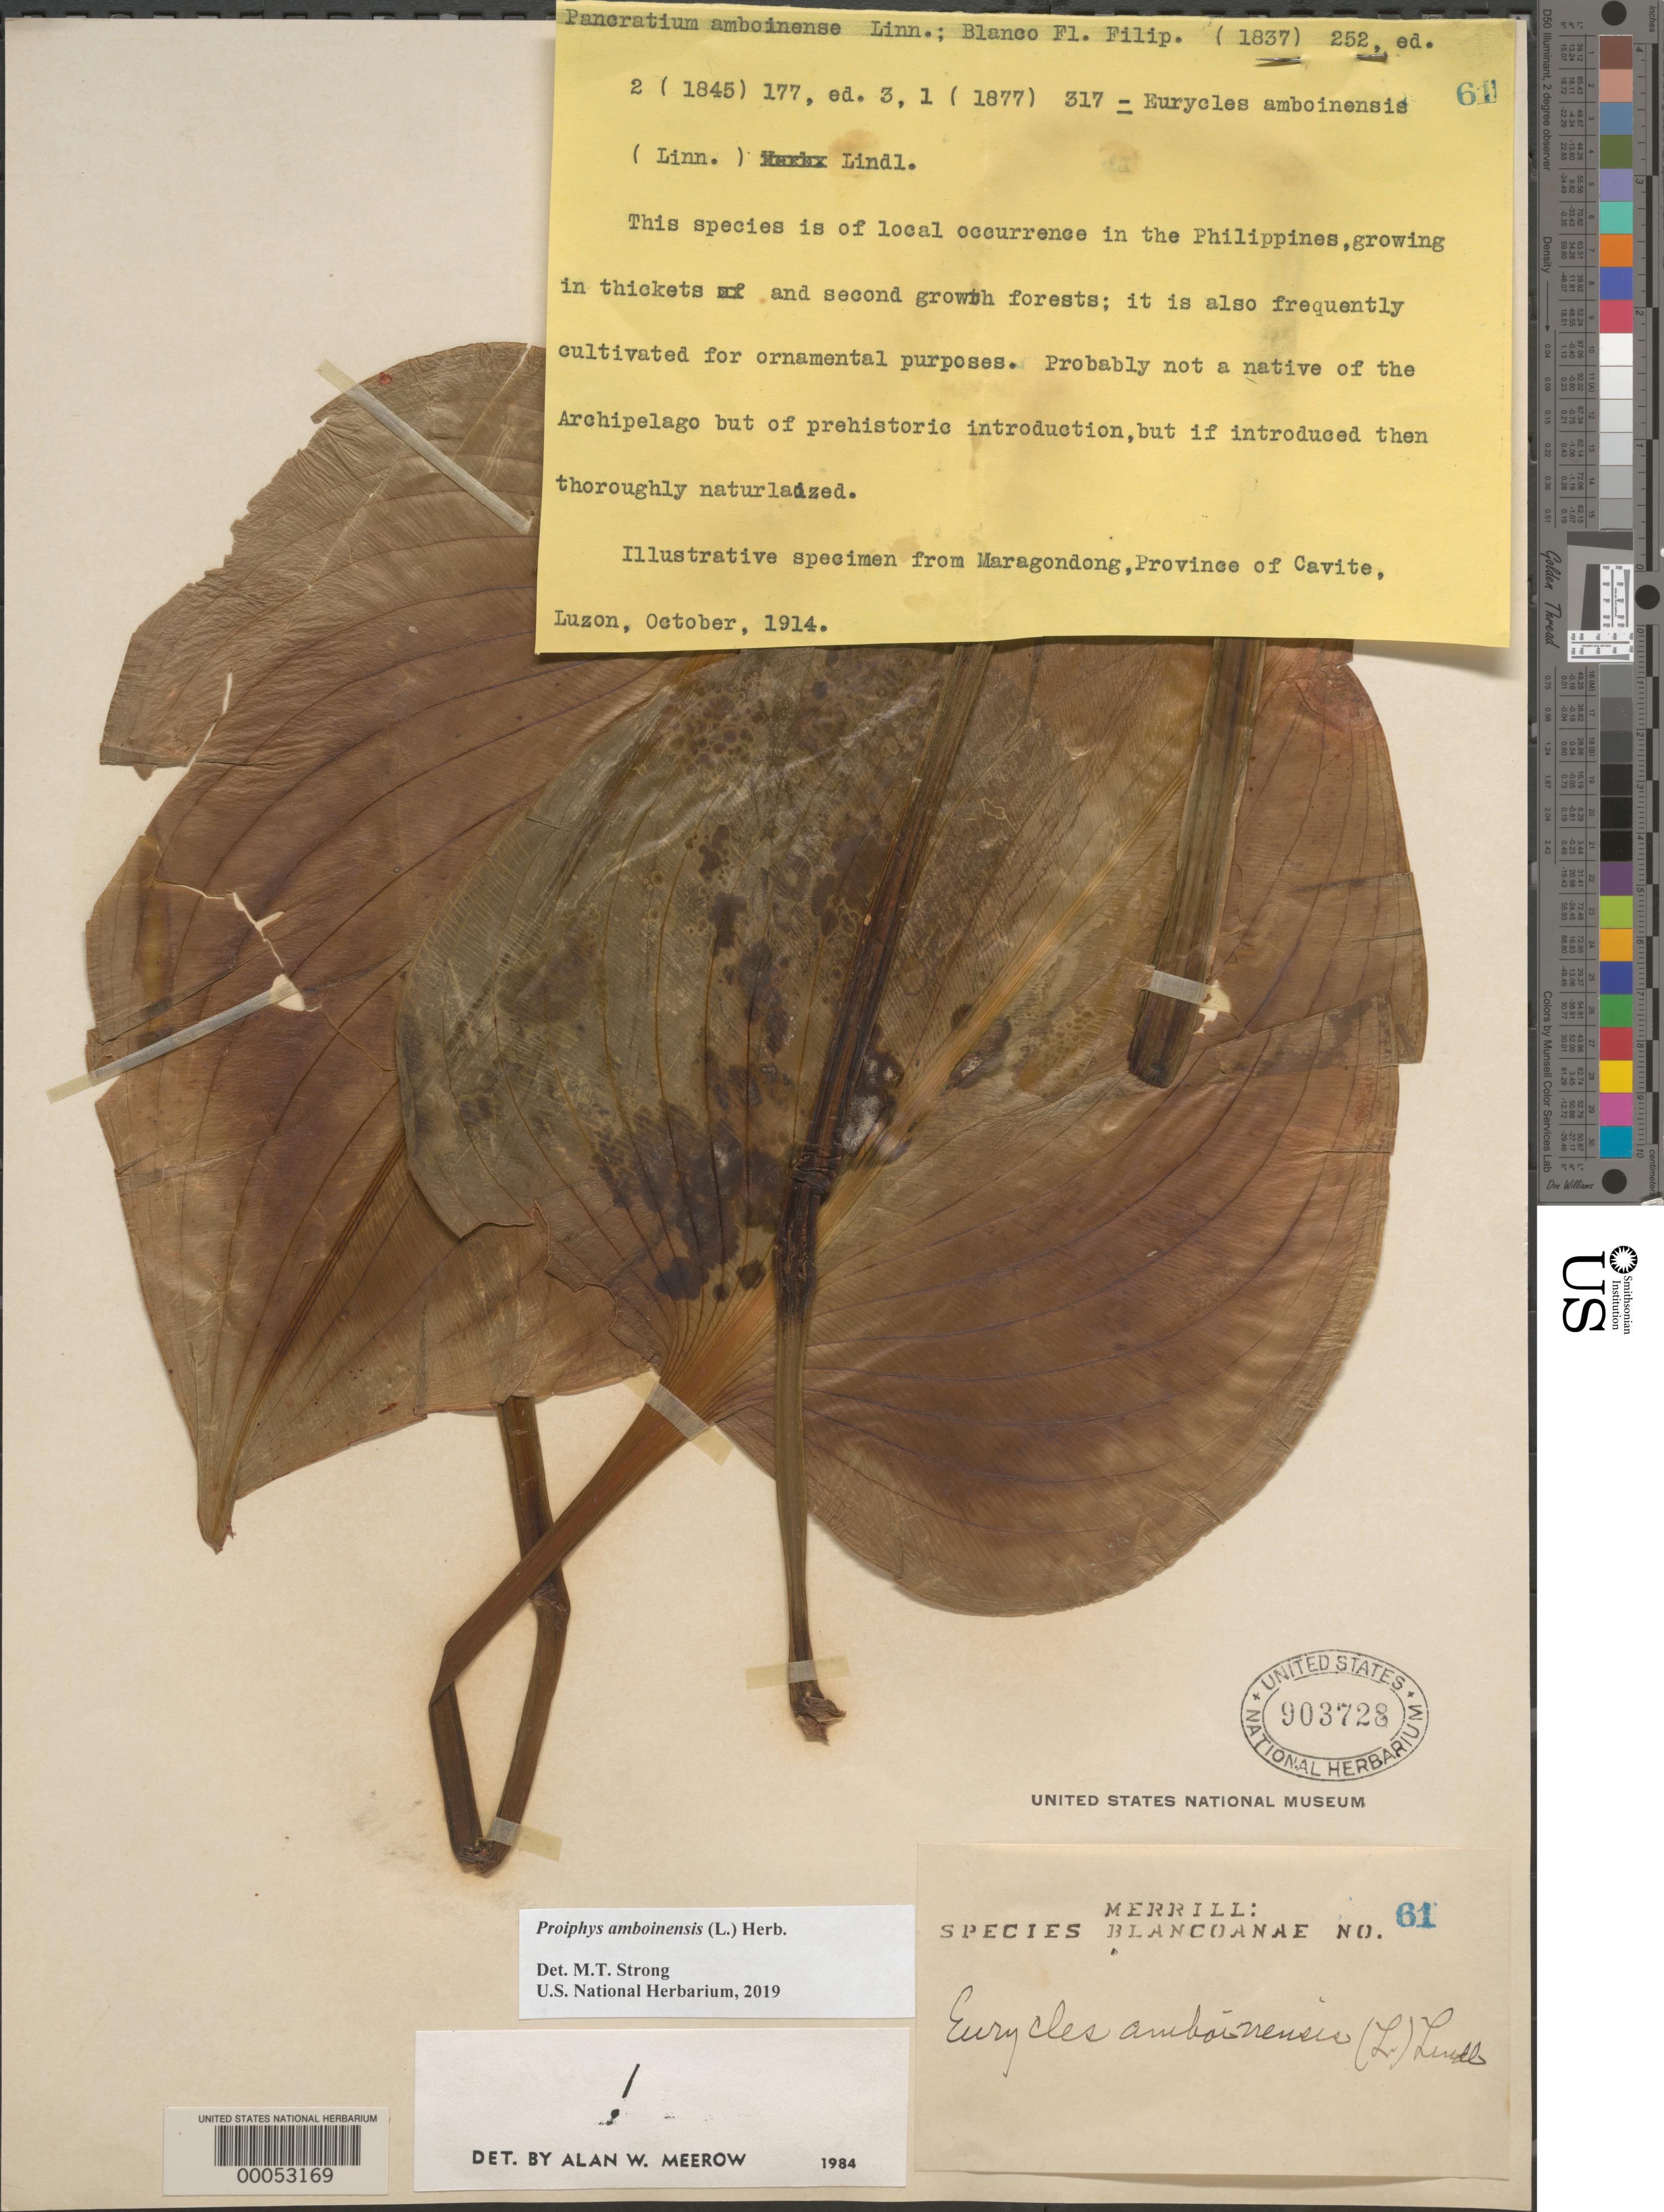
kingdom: Plantae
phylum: Tracheophyta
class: Liliopsida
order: Asparagales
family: Amaryllidaceae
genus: Proiphys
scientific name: Proiphys amboinensis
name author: (L.) Herb.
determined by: Strong, Mark T., (BOT), Smithsonian Institution - National Museum of Natural History (UNITED STATES)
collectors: E. D. Merrill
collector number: Sp. Blancoan. 0061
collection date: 1914-10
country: Philippines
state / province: Calabarzon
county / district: Cavite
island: Luzon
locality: Maragondong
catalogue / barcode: US 903728